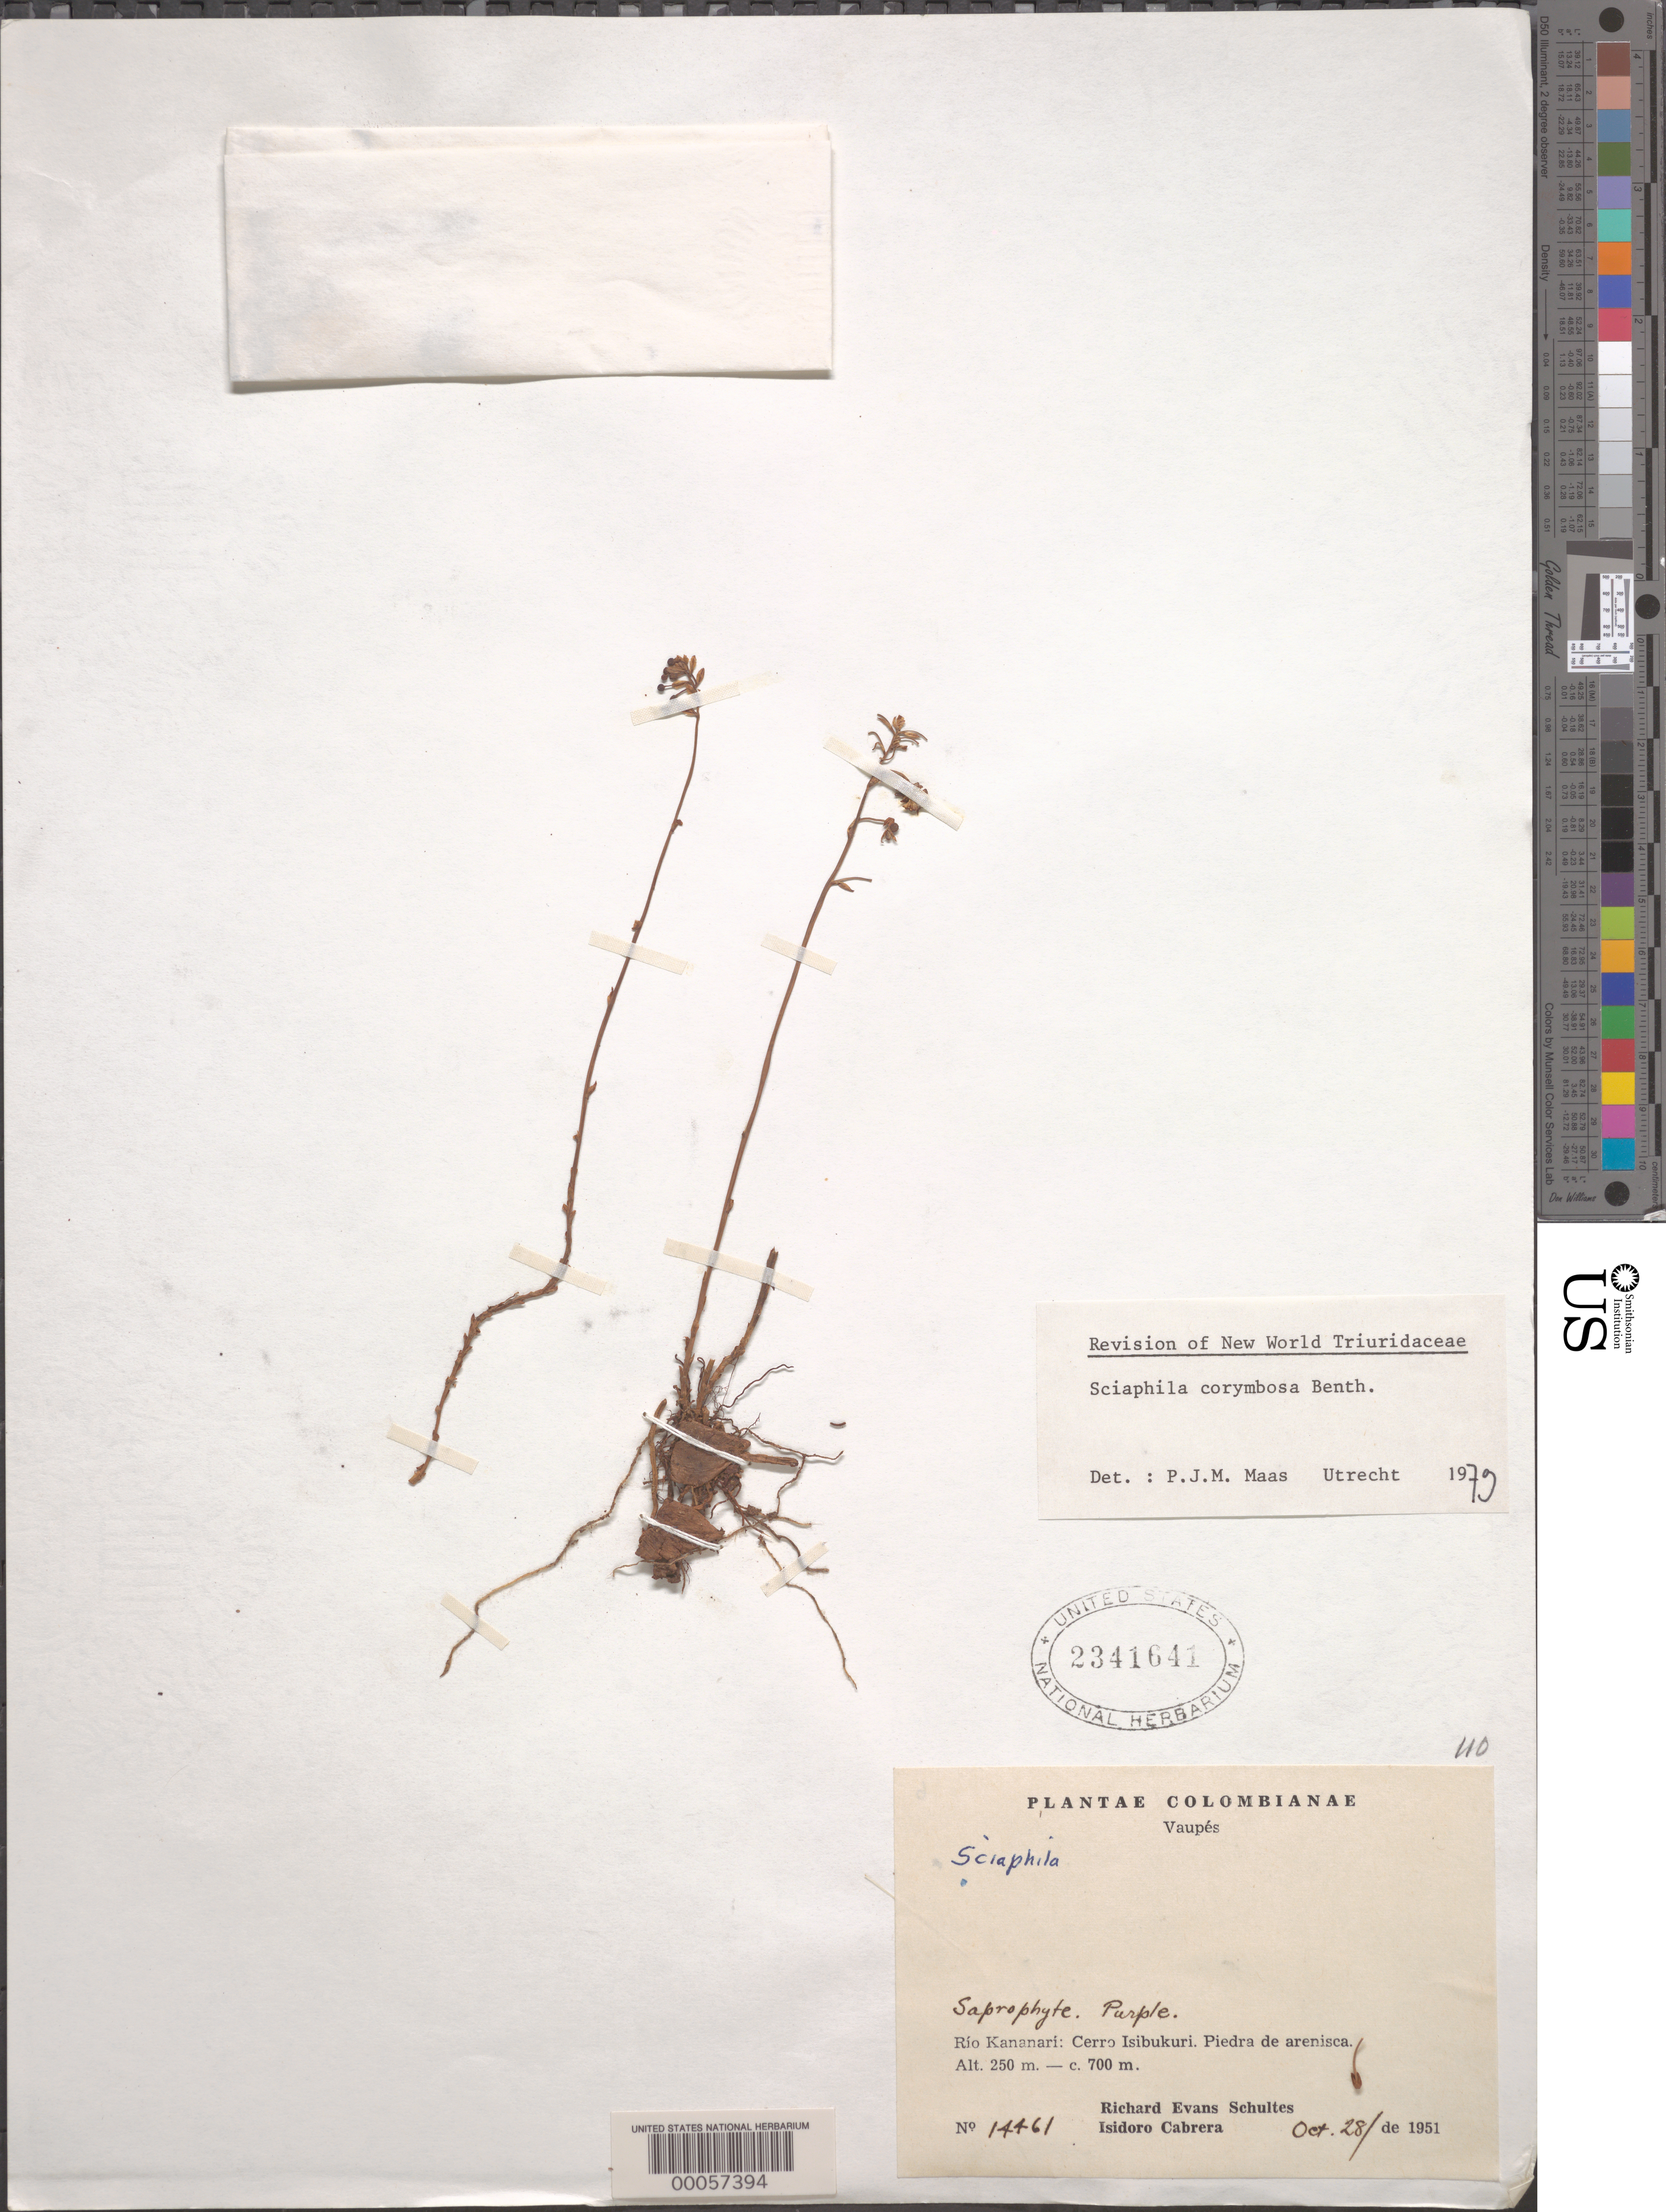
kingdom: Plantae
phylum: Tracheophyta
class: Liliopsida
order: Pandanales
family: Triuridaceae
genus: Sciaphila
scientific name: Sciaphila corymbosa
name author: Benth.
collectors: R. E. Schultes & I. Cabrera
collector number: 14461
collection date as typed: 28 Oct 1951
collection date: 1951-10-28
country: Colombia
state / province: Vaupés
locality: Rio Kananari; Cerro Isibukuri. Piedra de Arenisca.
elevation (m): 250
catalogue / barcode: US 2341641